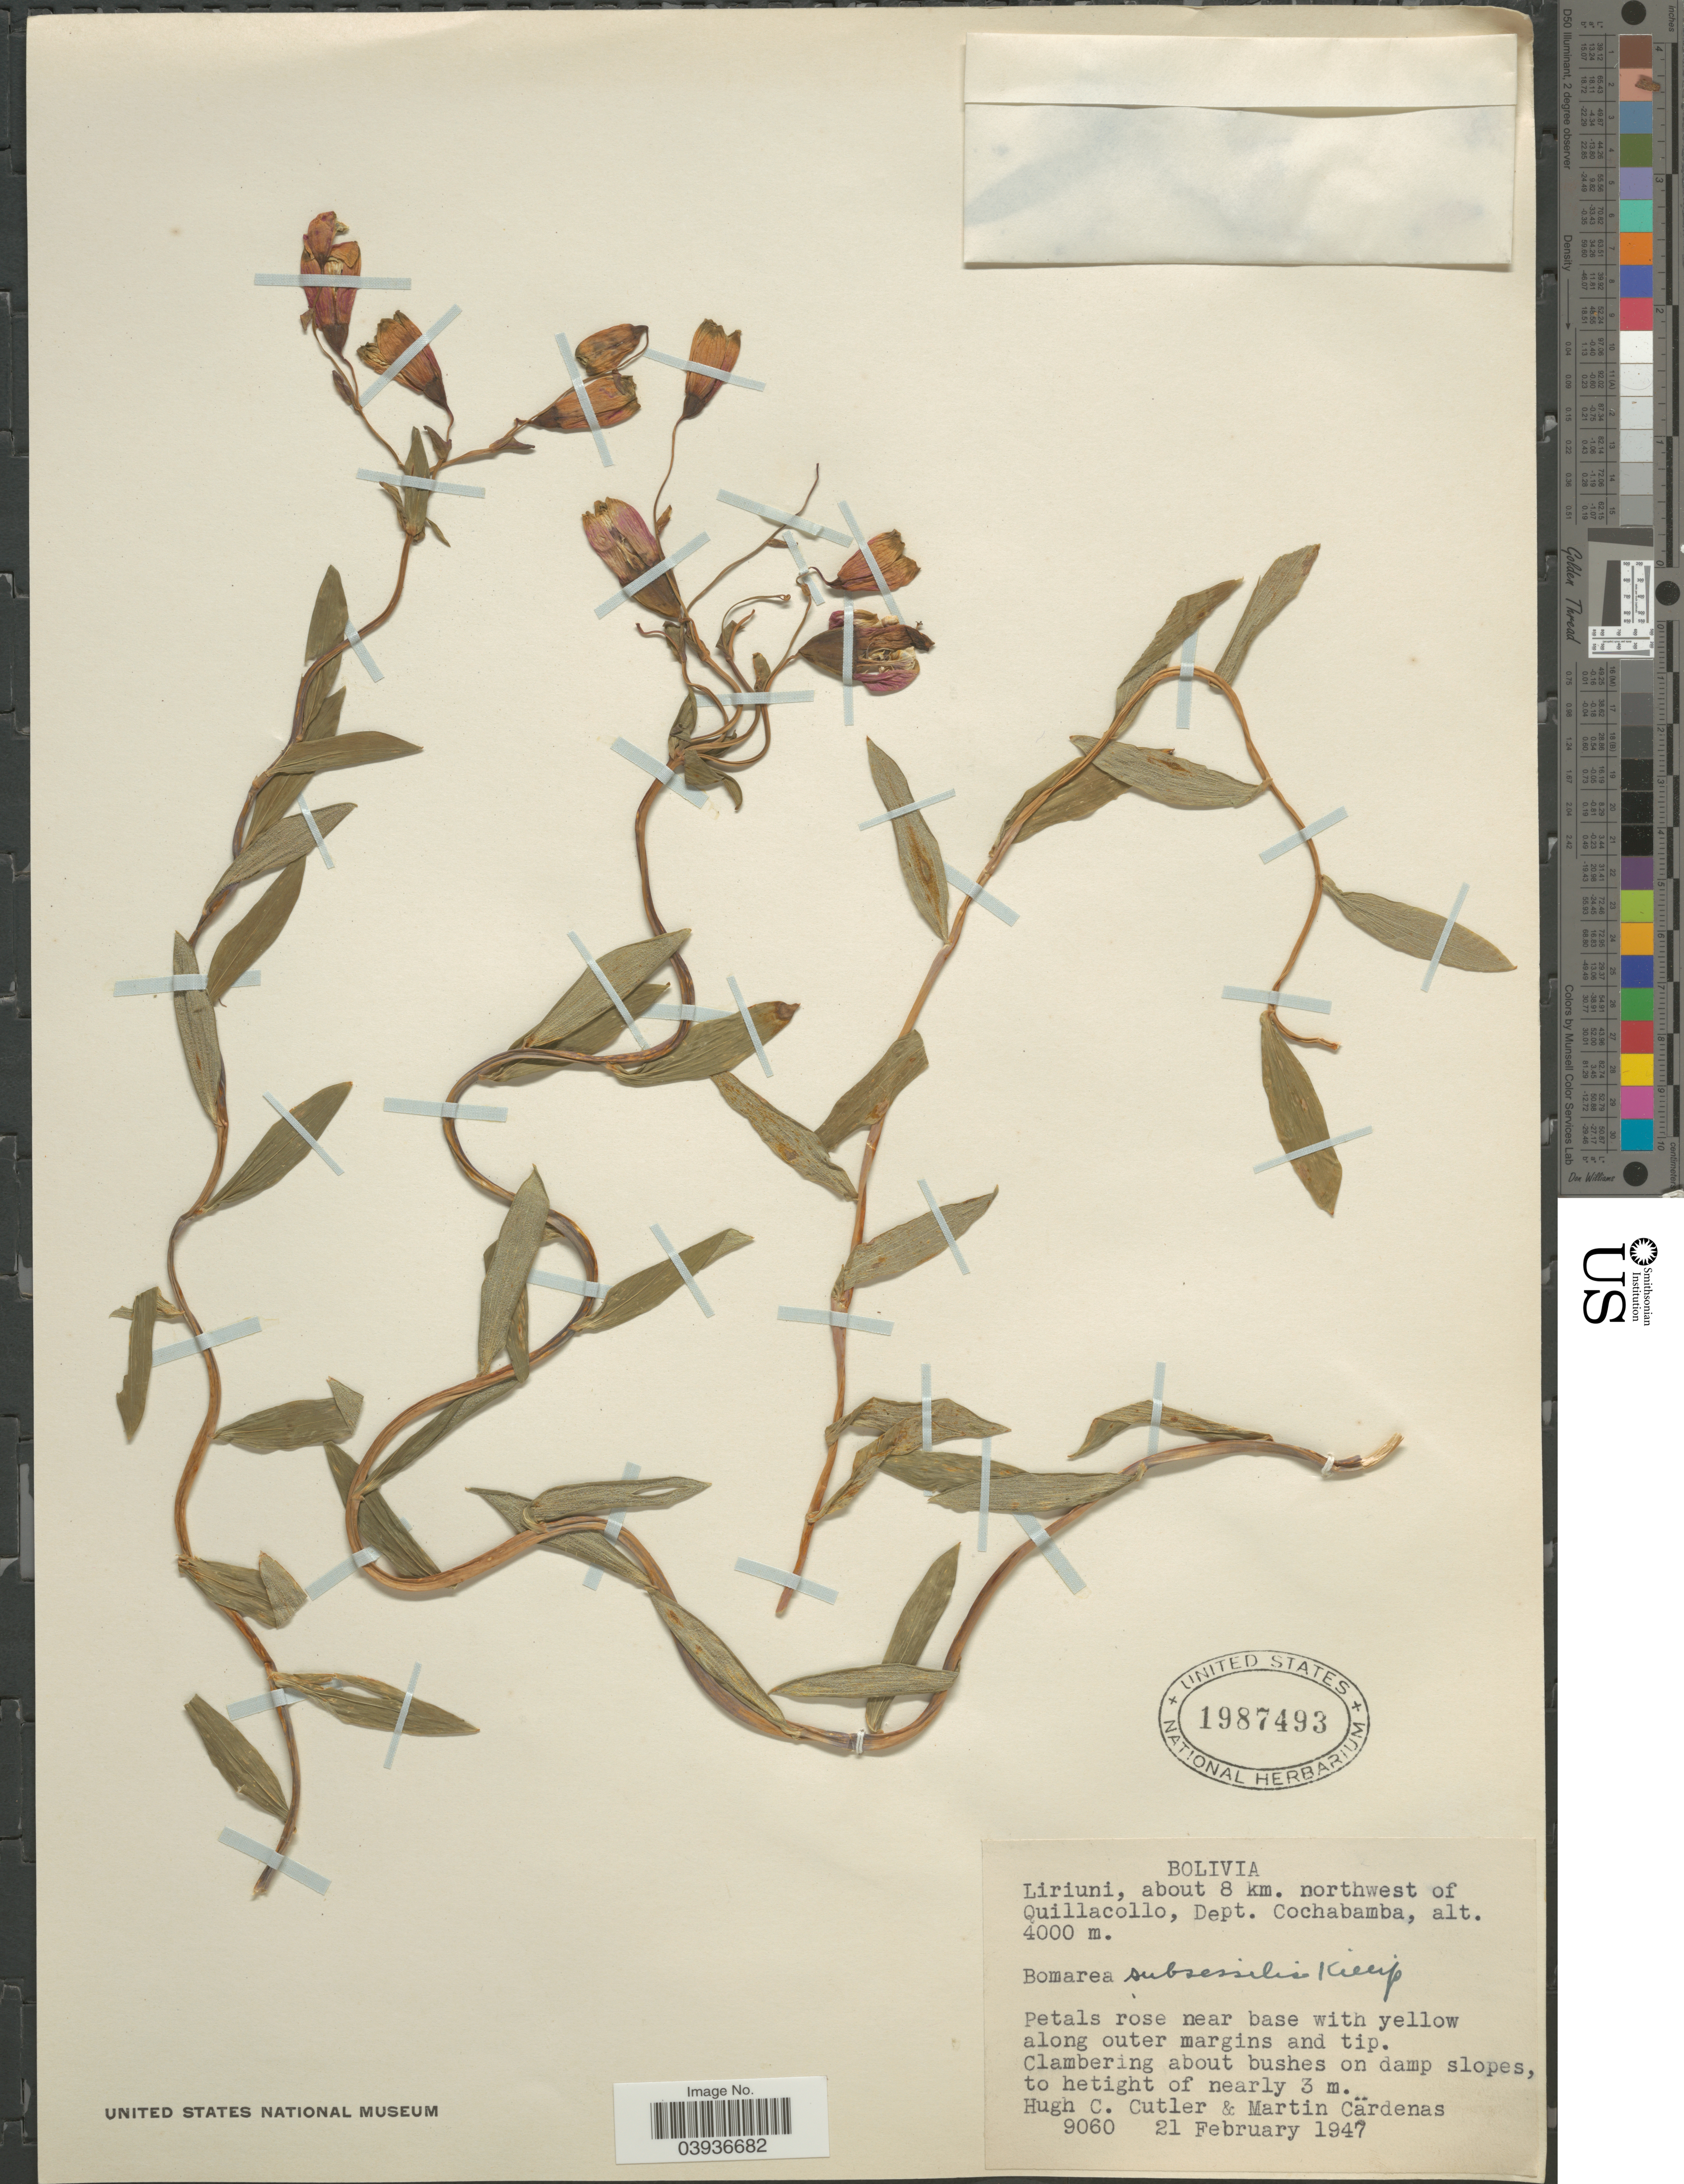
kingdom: Plantae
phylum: Tracheophyta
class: Liliopsida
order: Liliales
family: Alstroemeriaceae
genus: Bomarea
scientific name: Bomarea subsessilis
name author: Killip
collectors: H. C. Cutler & M. Cárdenas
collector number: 9060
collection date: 1947-02-21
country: Bolivia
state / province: Cochabamba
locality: Liriuni, about 8 km. northwest of Quillacollo, Dept. Cochabamba.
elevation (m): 4000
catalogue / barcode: US 1987493